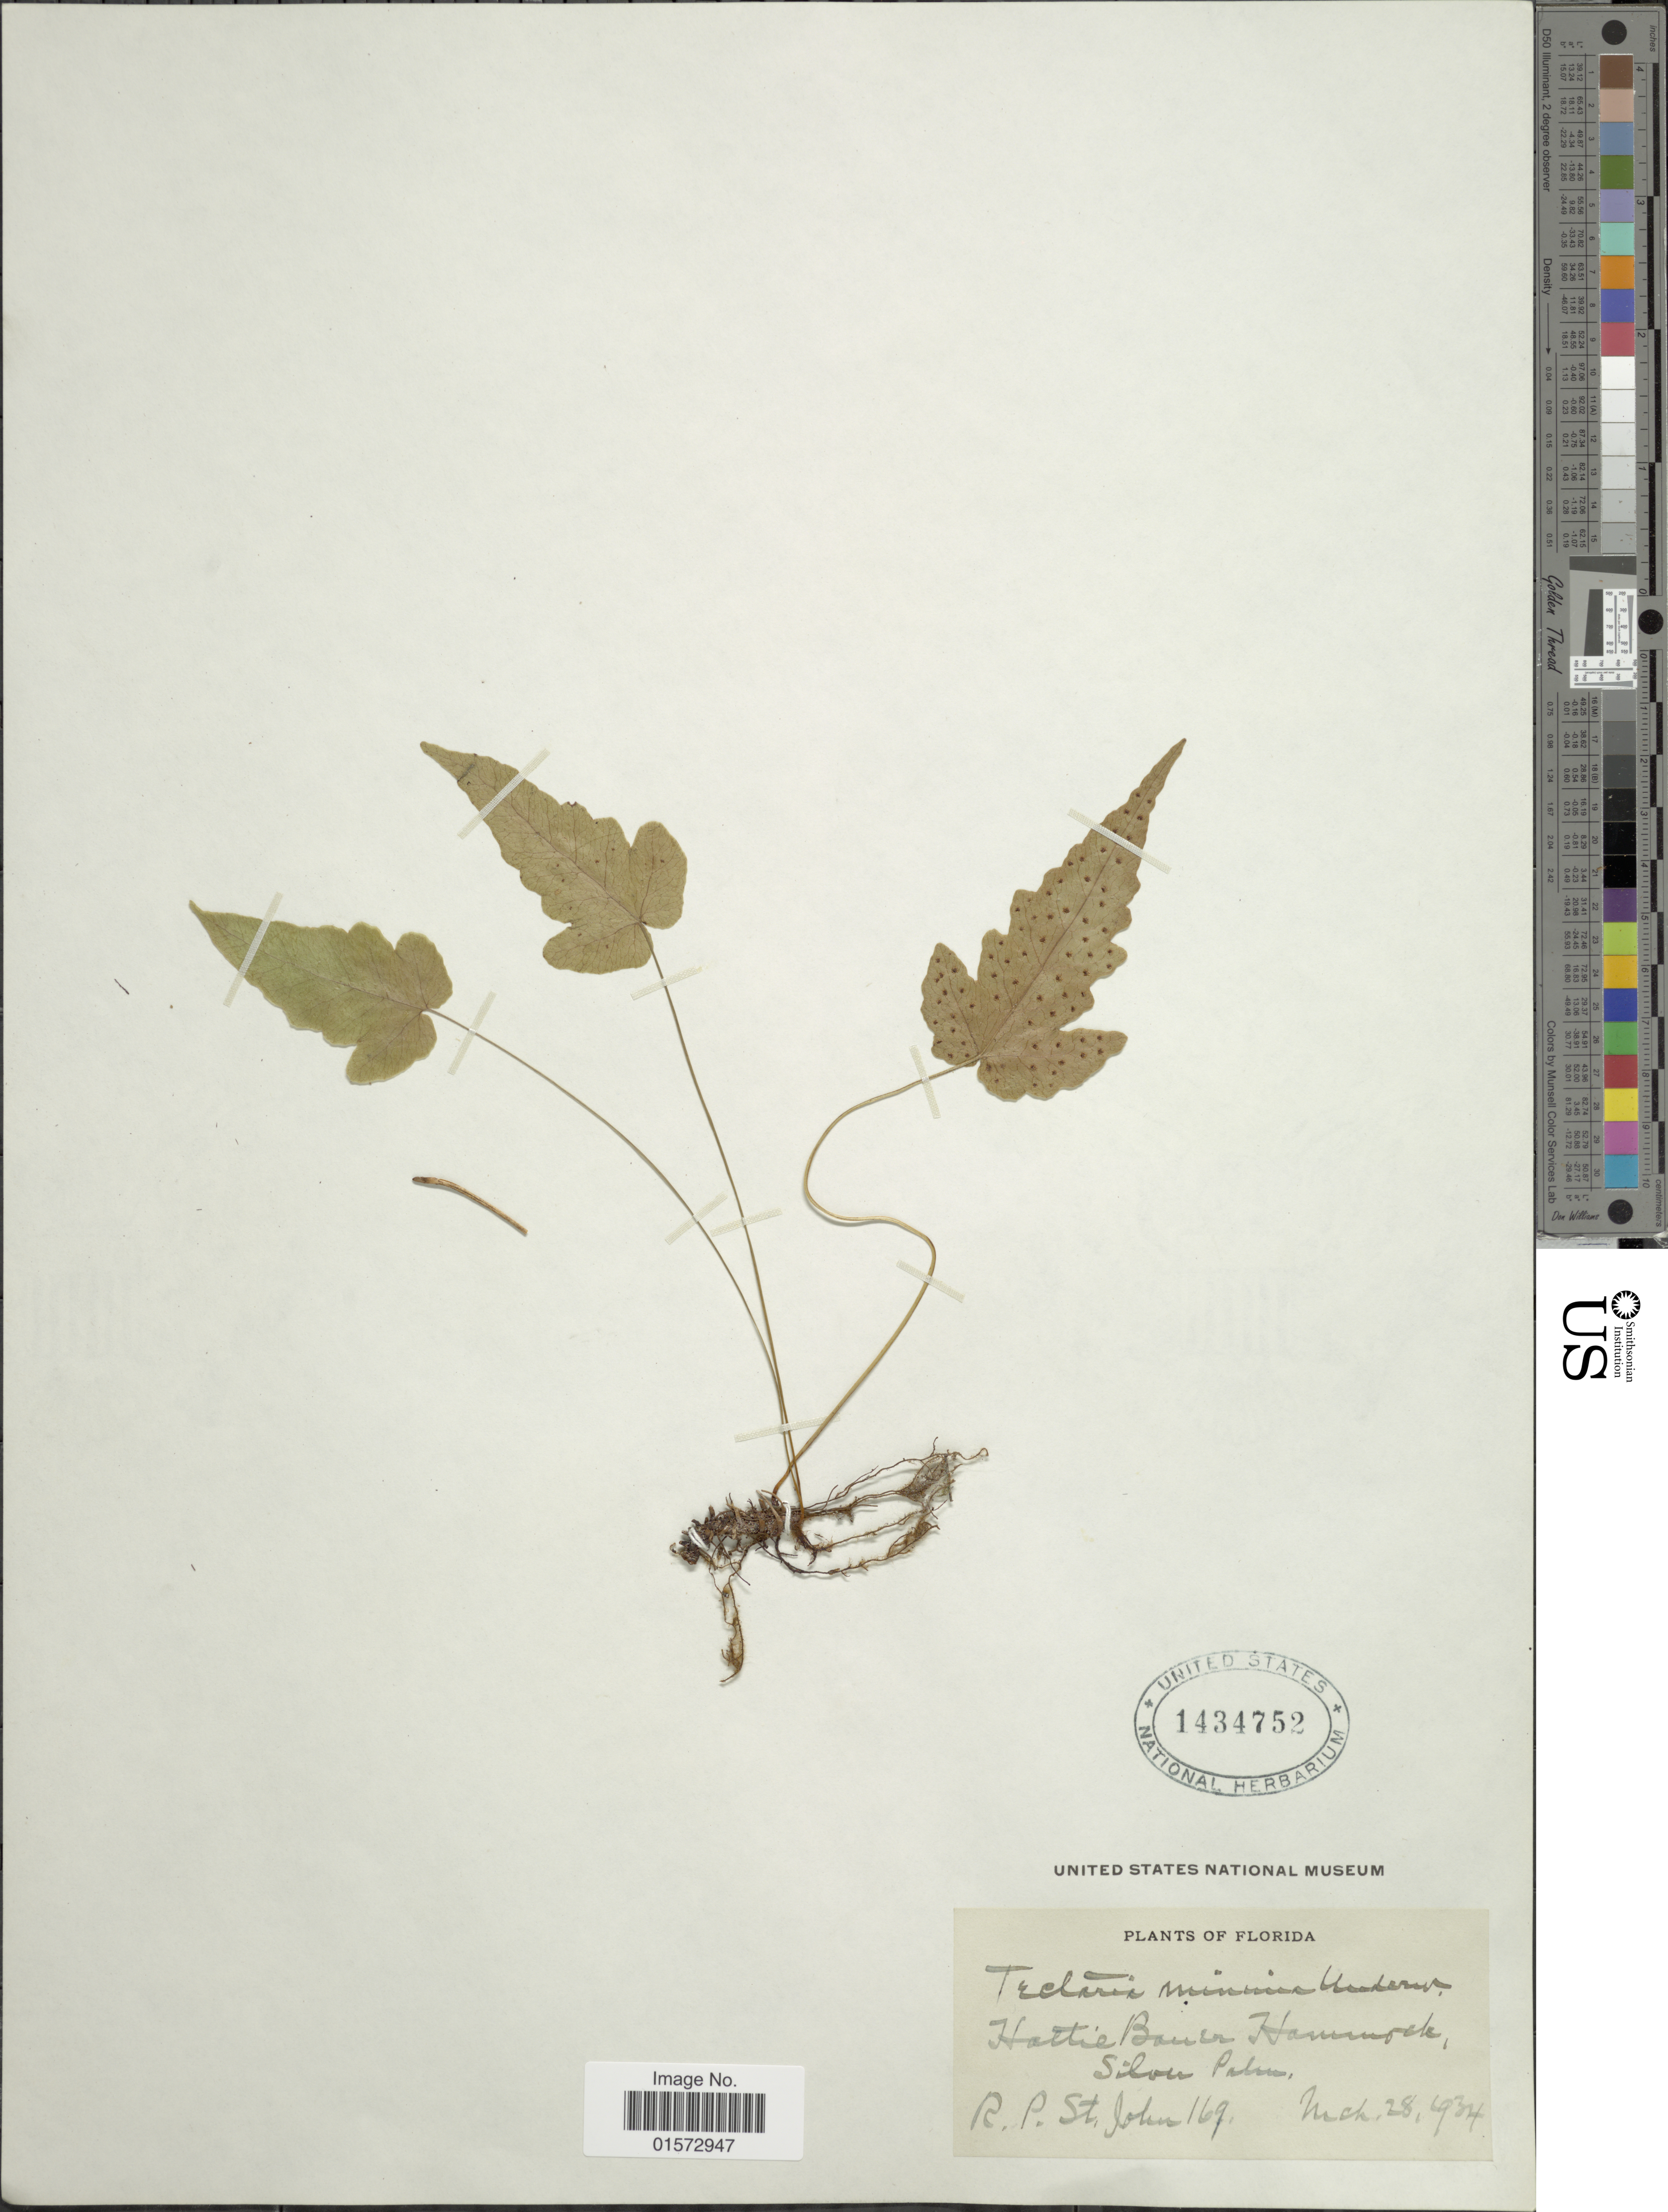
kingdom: Plantae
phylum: Tracheophyta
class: Polypodiopsida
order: Polypodiales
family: Tectariaceae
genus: Tectaria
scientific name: Tectaria fimbriata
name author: (Willd.) Lourteig & Proctor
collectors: R. P. St. John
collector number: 169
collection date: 1934-03-28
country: United States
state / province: Florida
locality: Haltie Bauer Hammock, Silve Palm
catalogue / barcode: US 1434752